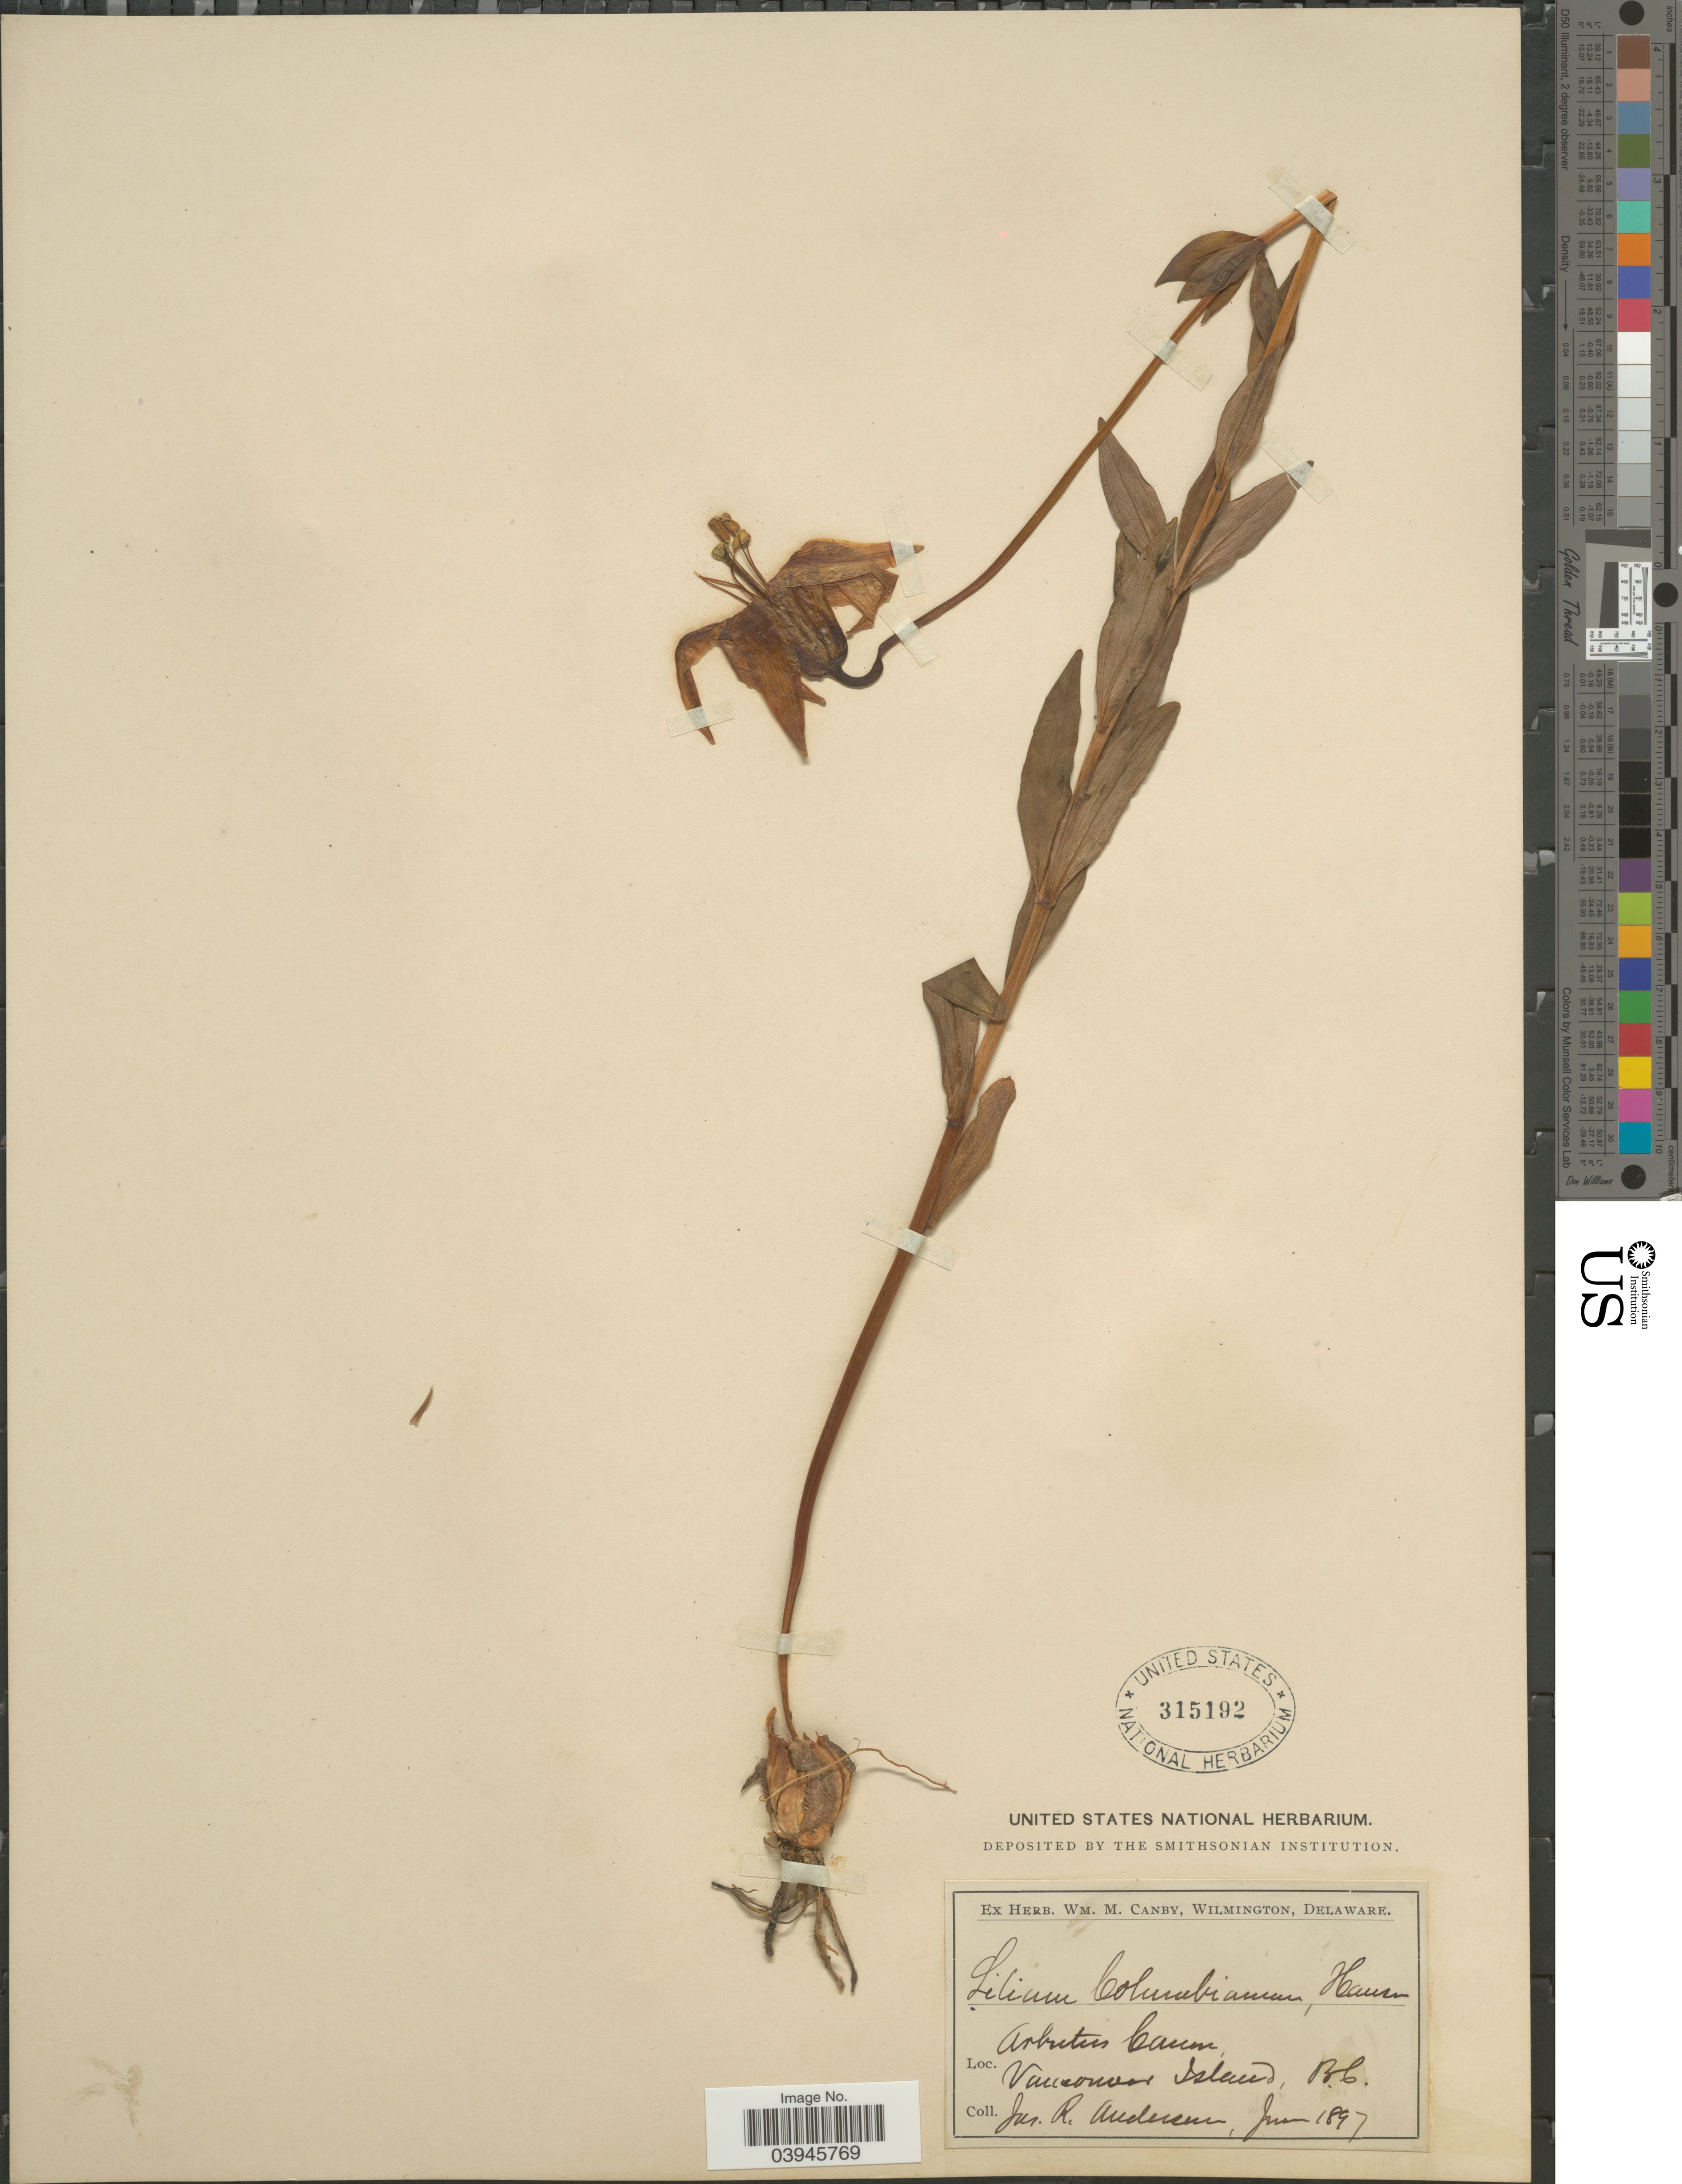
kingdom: Plantae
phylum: Tracheophyta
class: Liliopsida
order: Liliales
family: Liliaceae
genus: Lilium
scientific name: Lilium columbianum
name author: Leichtlin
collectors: J. R. Anderson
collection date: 1897-06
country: Canada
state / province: British Columbia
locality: Arbutus Canyon. Vancouver Island.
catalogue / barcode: US 315192